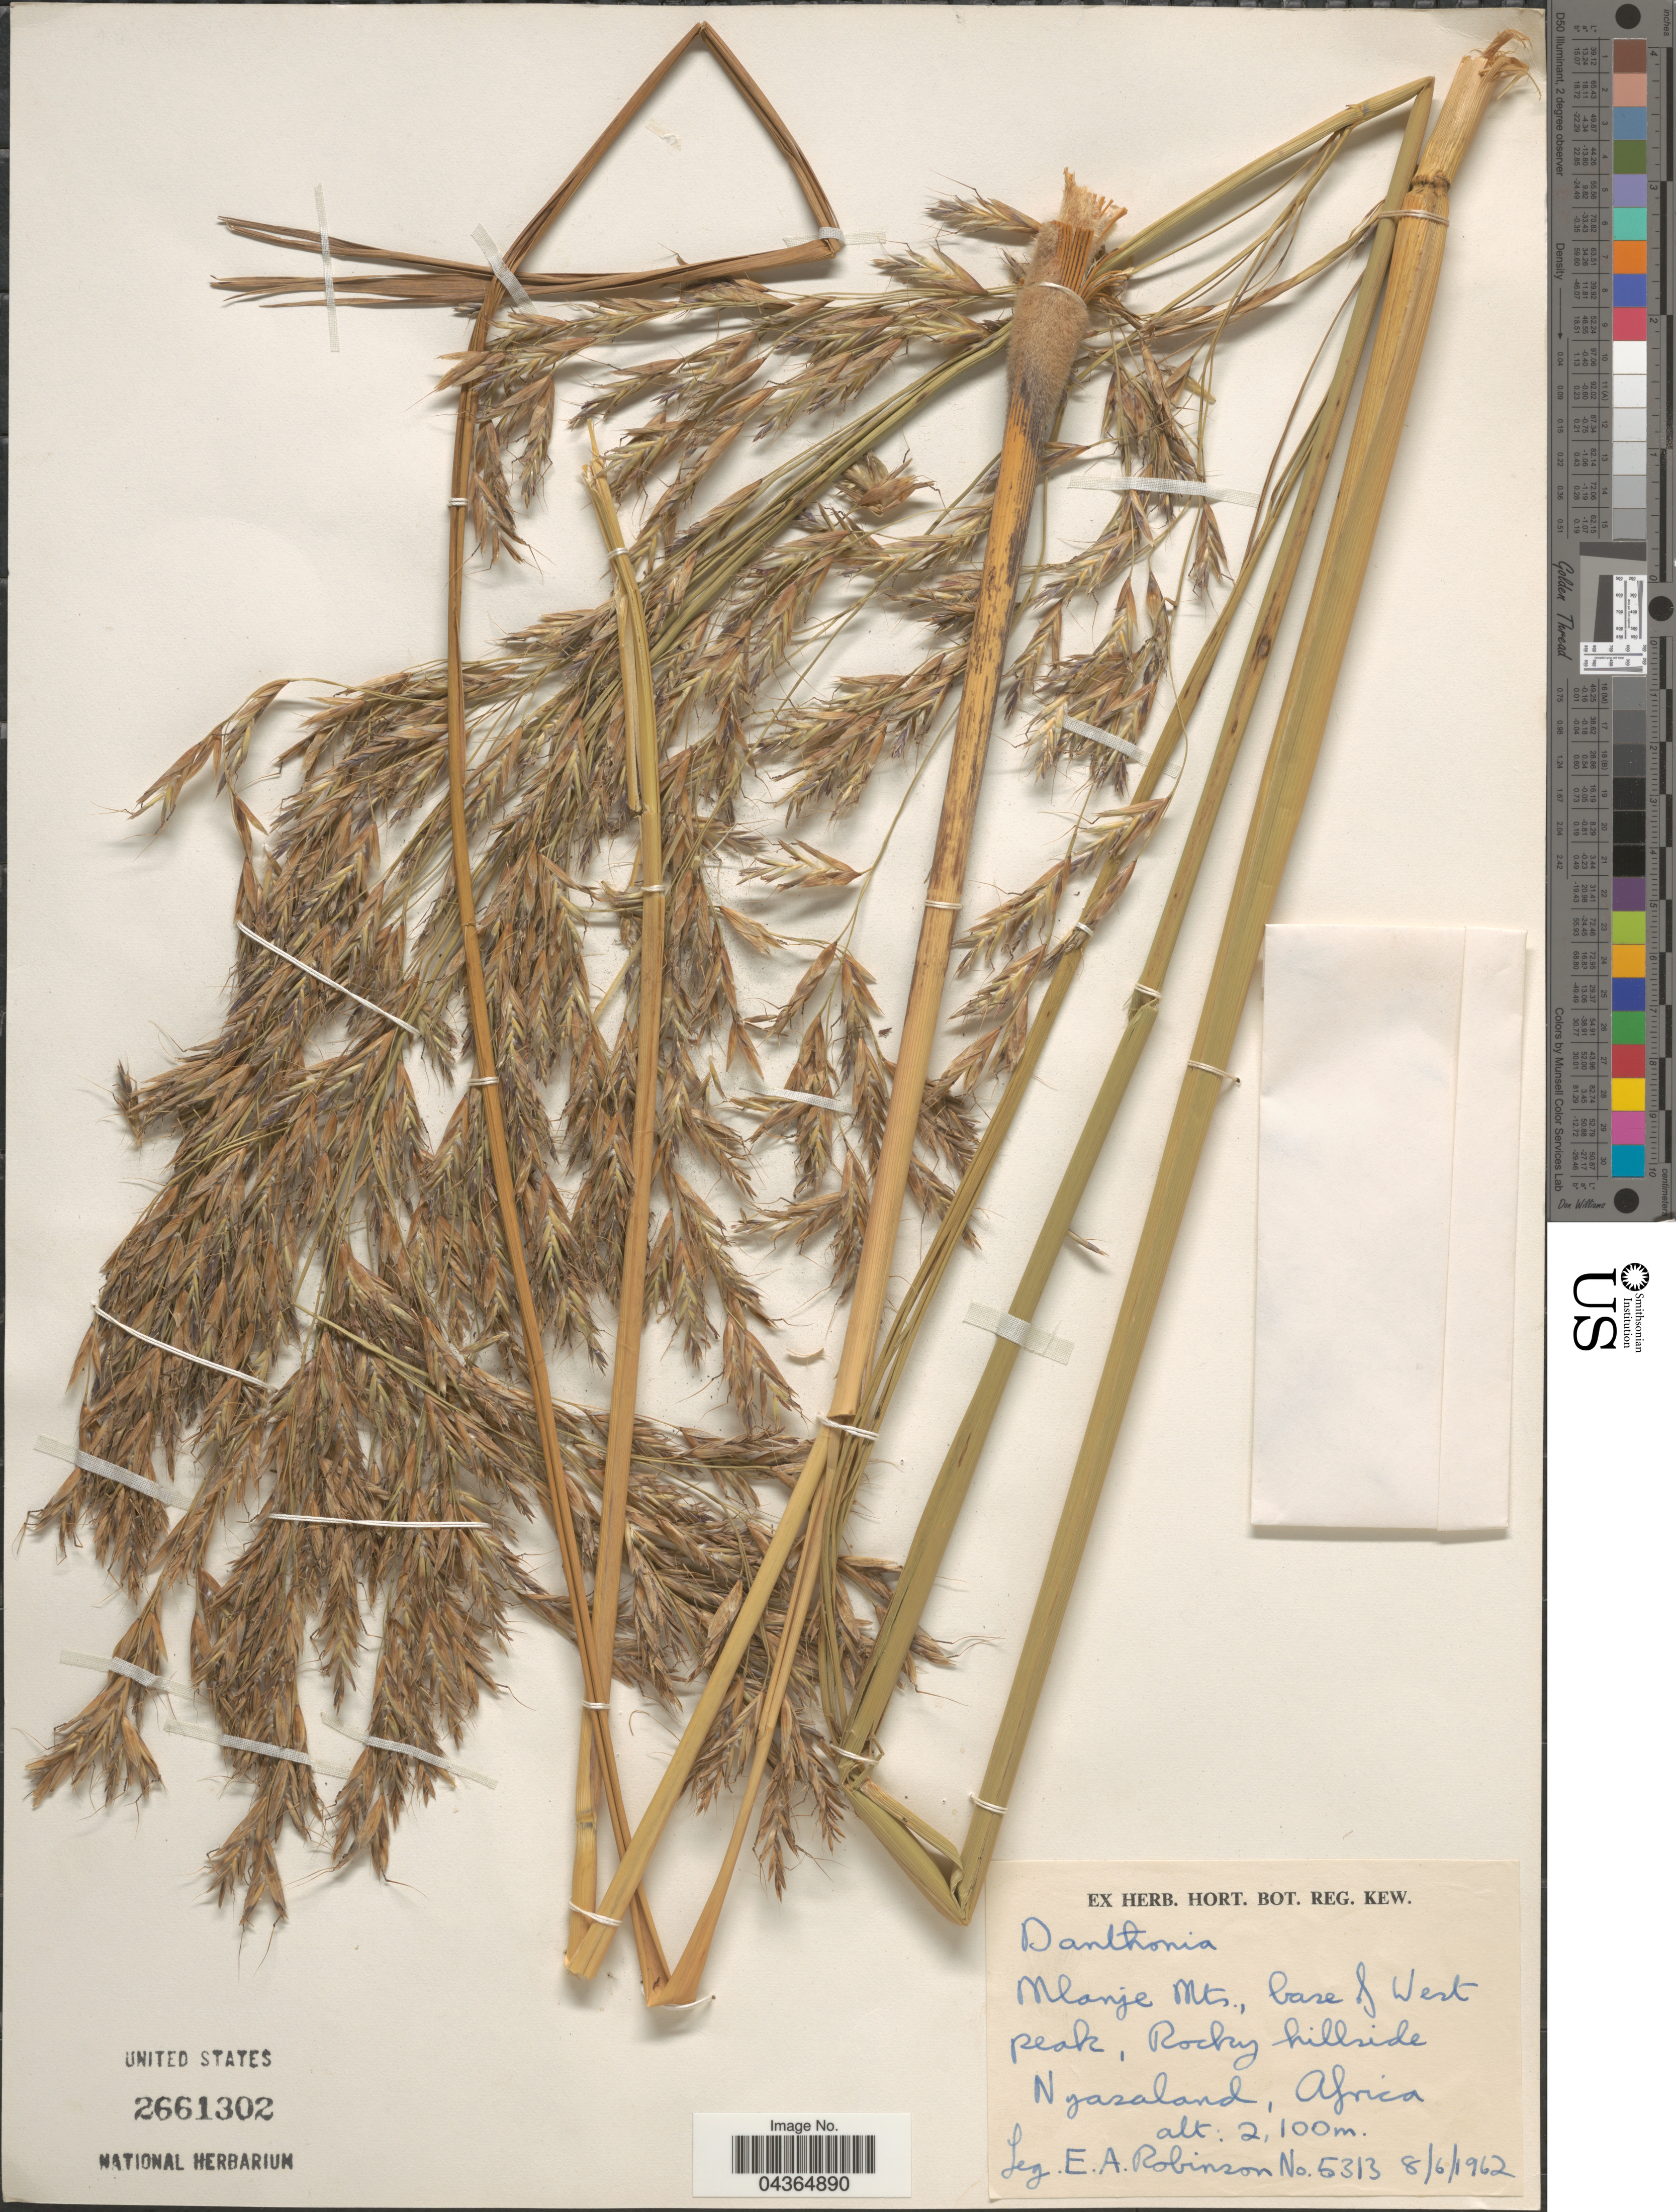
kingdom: Plantae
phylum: Tracheophyta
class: Liliopsida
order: Poales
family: Poaceae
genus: Merxmuellera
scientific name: Merxmuellera sp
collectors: E. A. Robinson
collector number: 5313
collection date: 1962-06-08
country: Malawi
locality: Mlanje Mts., base of West peak, Rocky hillside Nyasaland.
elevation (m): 2100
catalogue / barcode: US 2661302